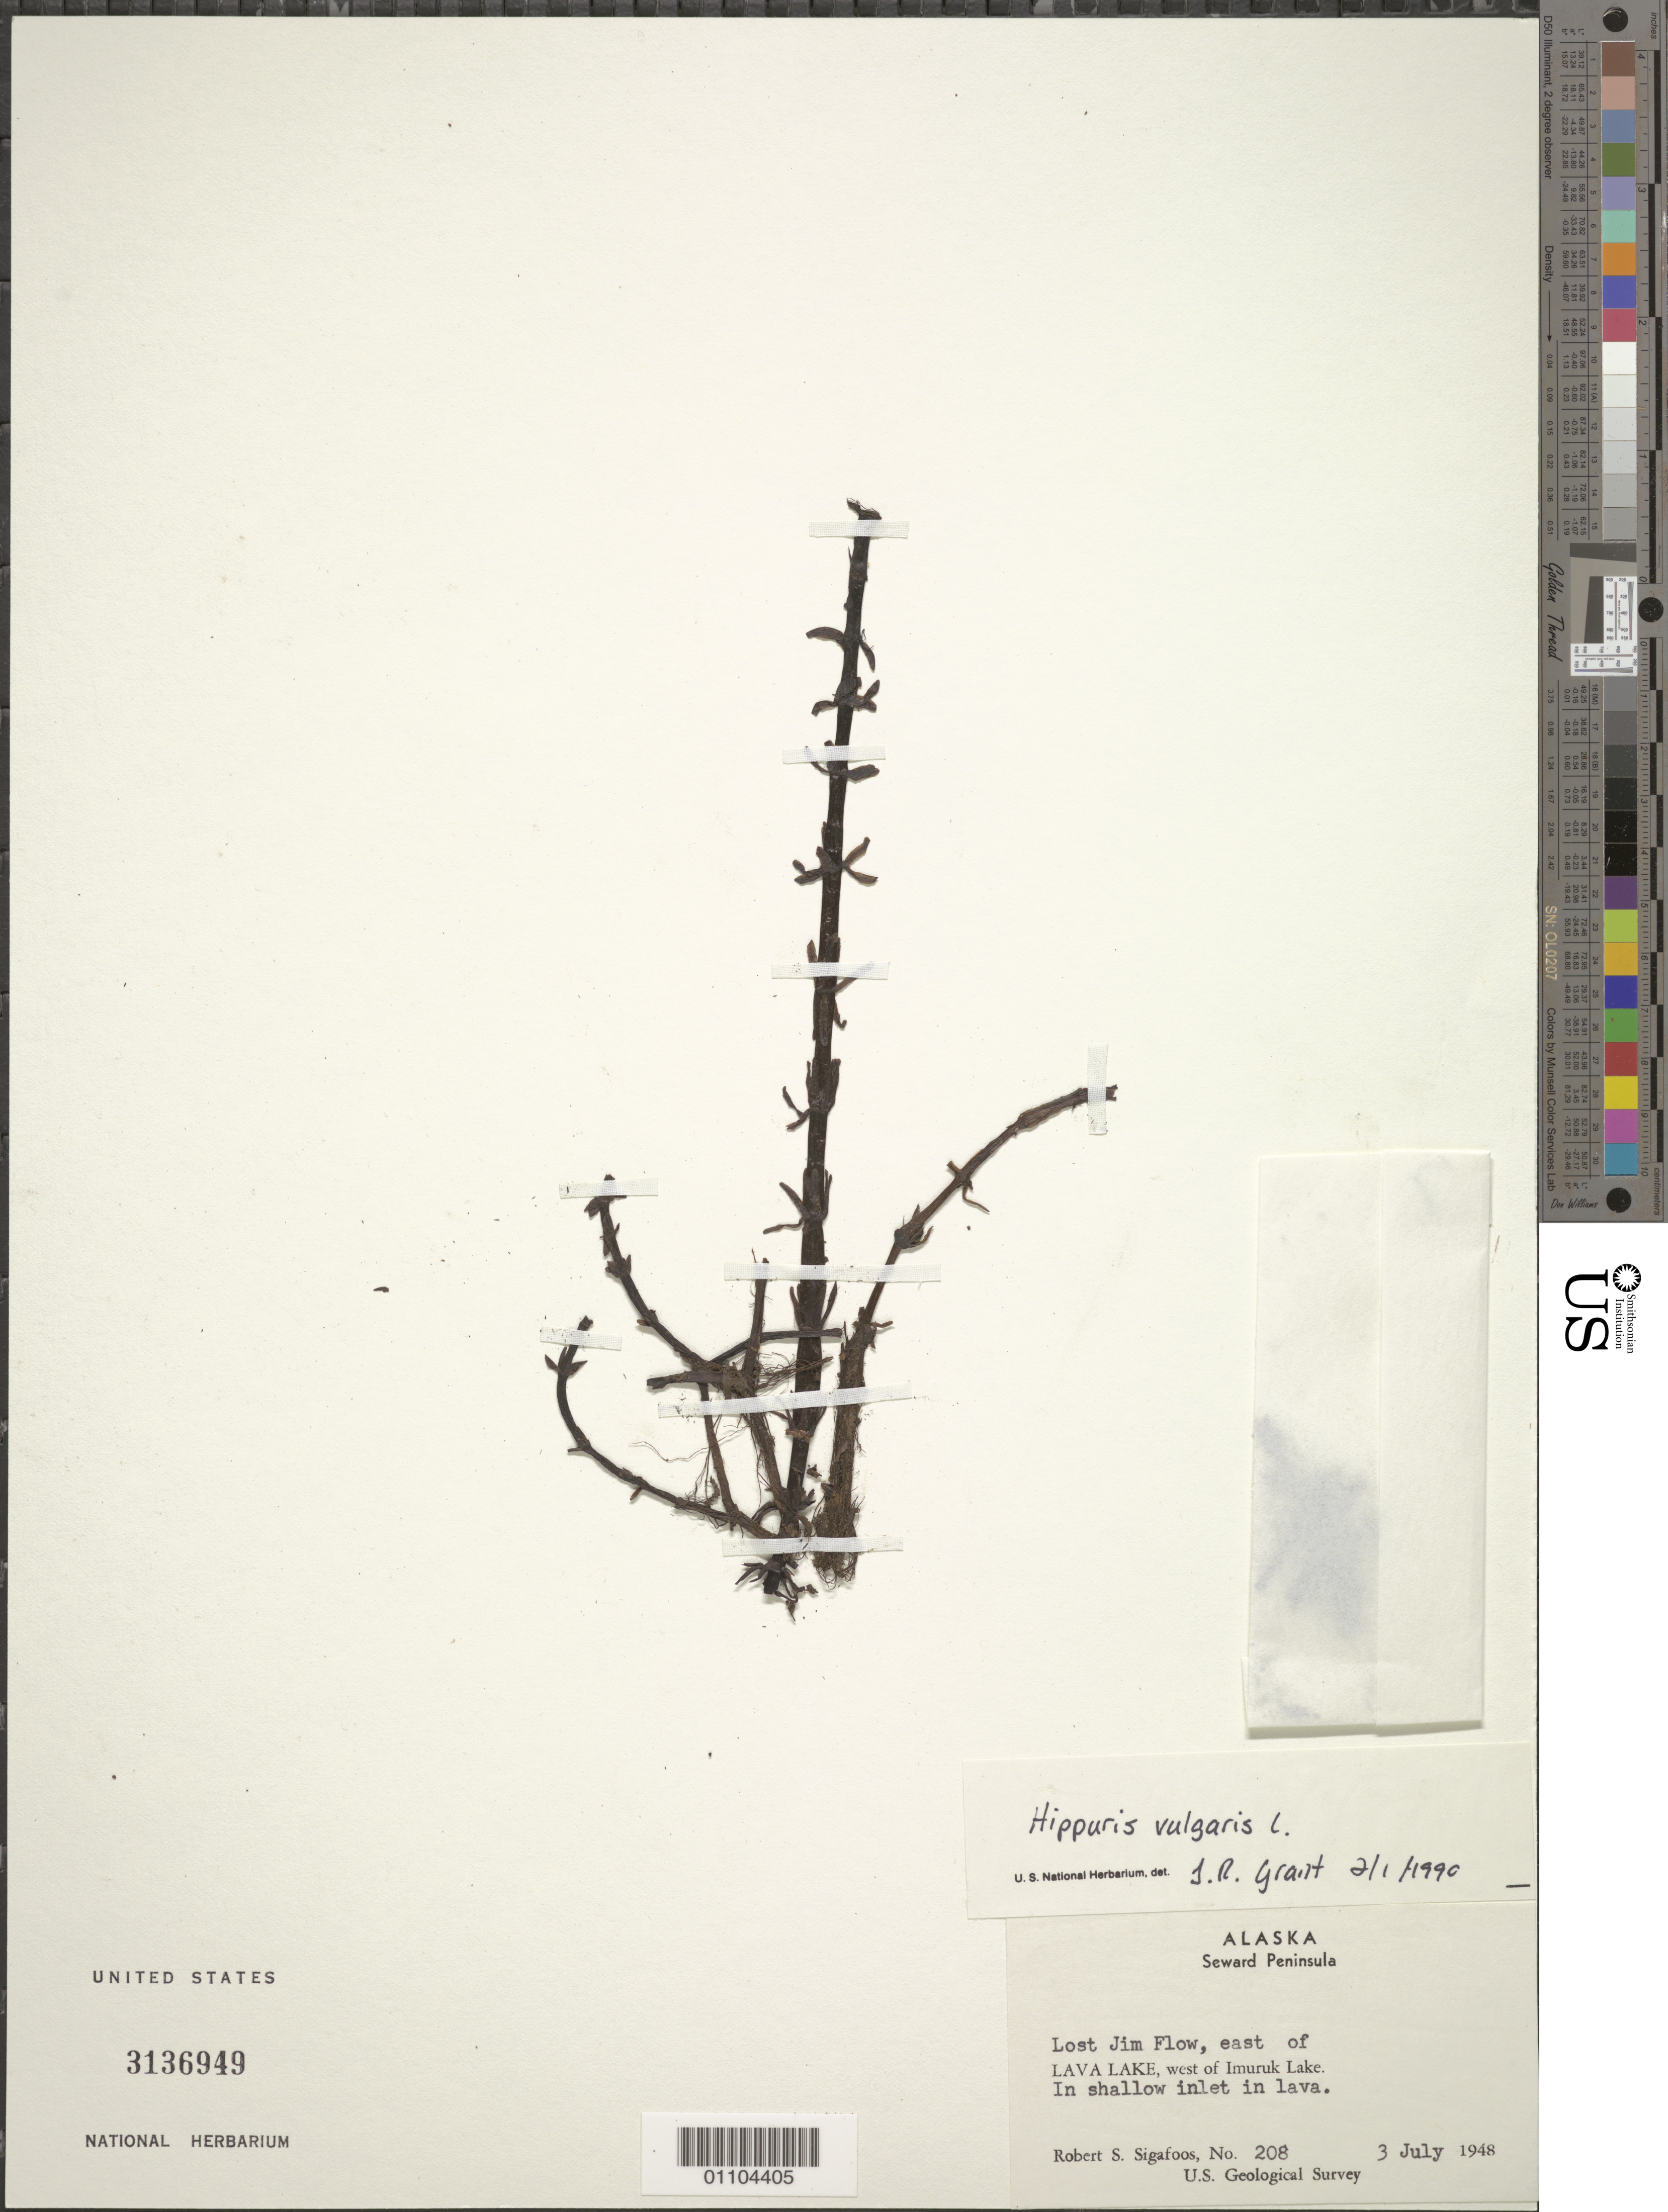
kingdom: Plantae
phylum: Tracheophyta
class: Magnoliopsida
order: Lamiales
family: Plantaginaceae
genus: Hippuris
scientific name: Hippuris vulgaris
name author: L.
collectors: R. Sigafoos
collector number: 208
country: United States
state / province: Alaska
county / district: Seward Peninsula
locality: Lost Jim Flow, E of Lava Lake, W of Imuruk Lake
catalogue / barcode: US 3136949